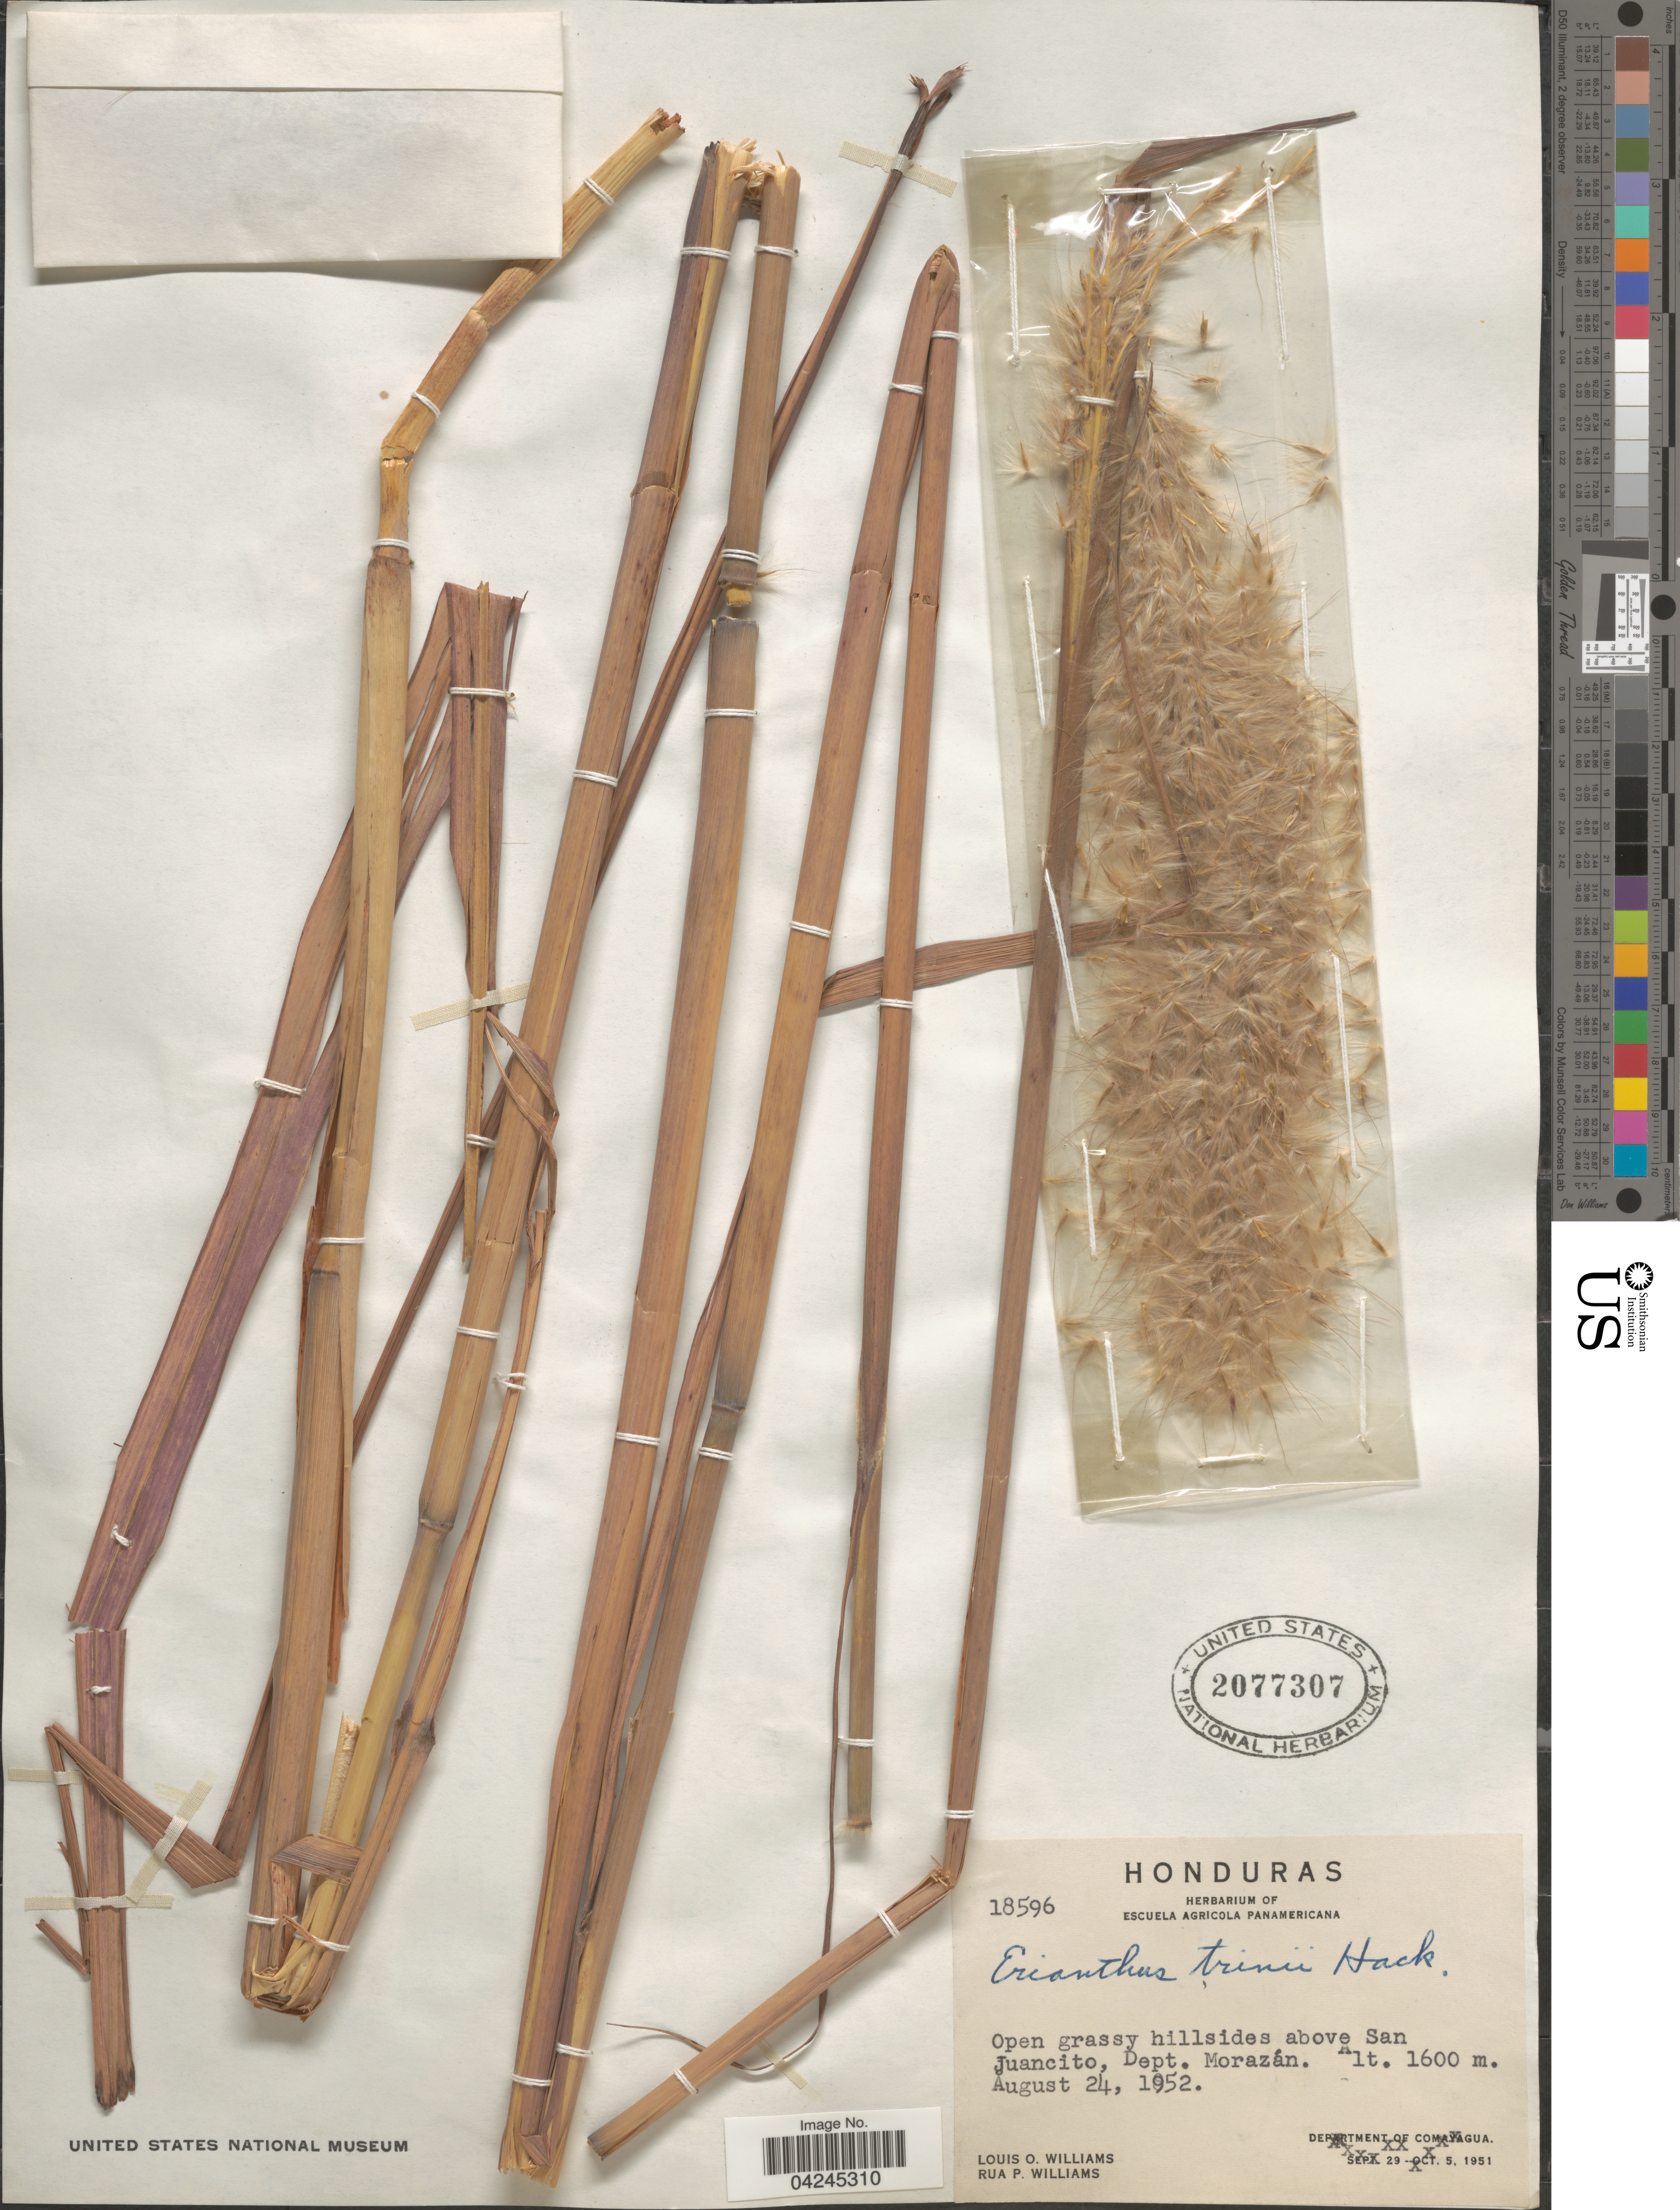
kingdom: Plantae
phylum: Tracheophyta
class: Liliopsida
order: Poales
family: Poaceae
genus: Erianthus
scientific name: Erianthus trinii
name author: Hack.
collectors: L. O. Williams & R. P. Williams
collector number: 18596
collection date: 1952-08-24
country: Honduras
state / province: Fco. Morazán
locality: Above San Juancito, Dept. Morazán.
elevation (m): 1600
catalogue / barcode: US 2077307